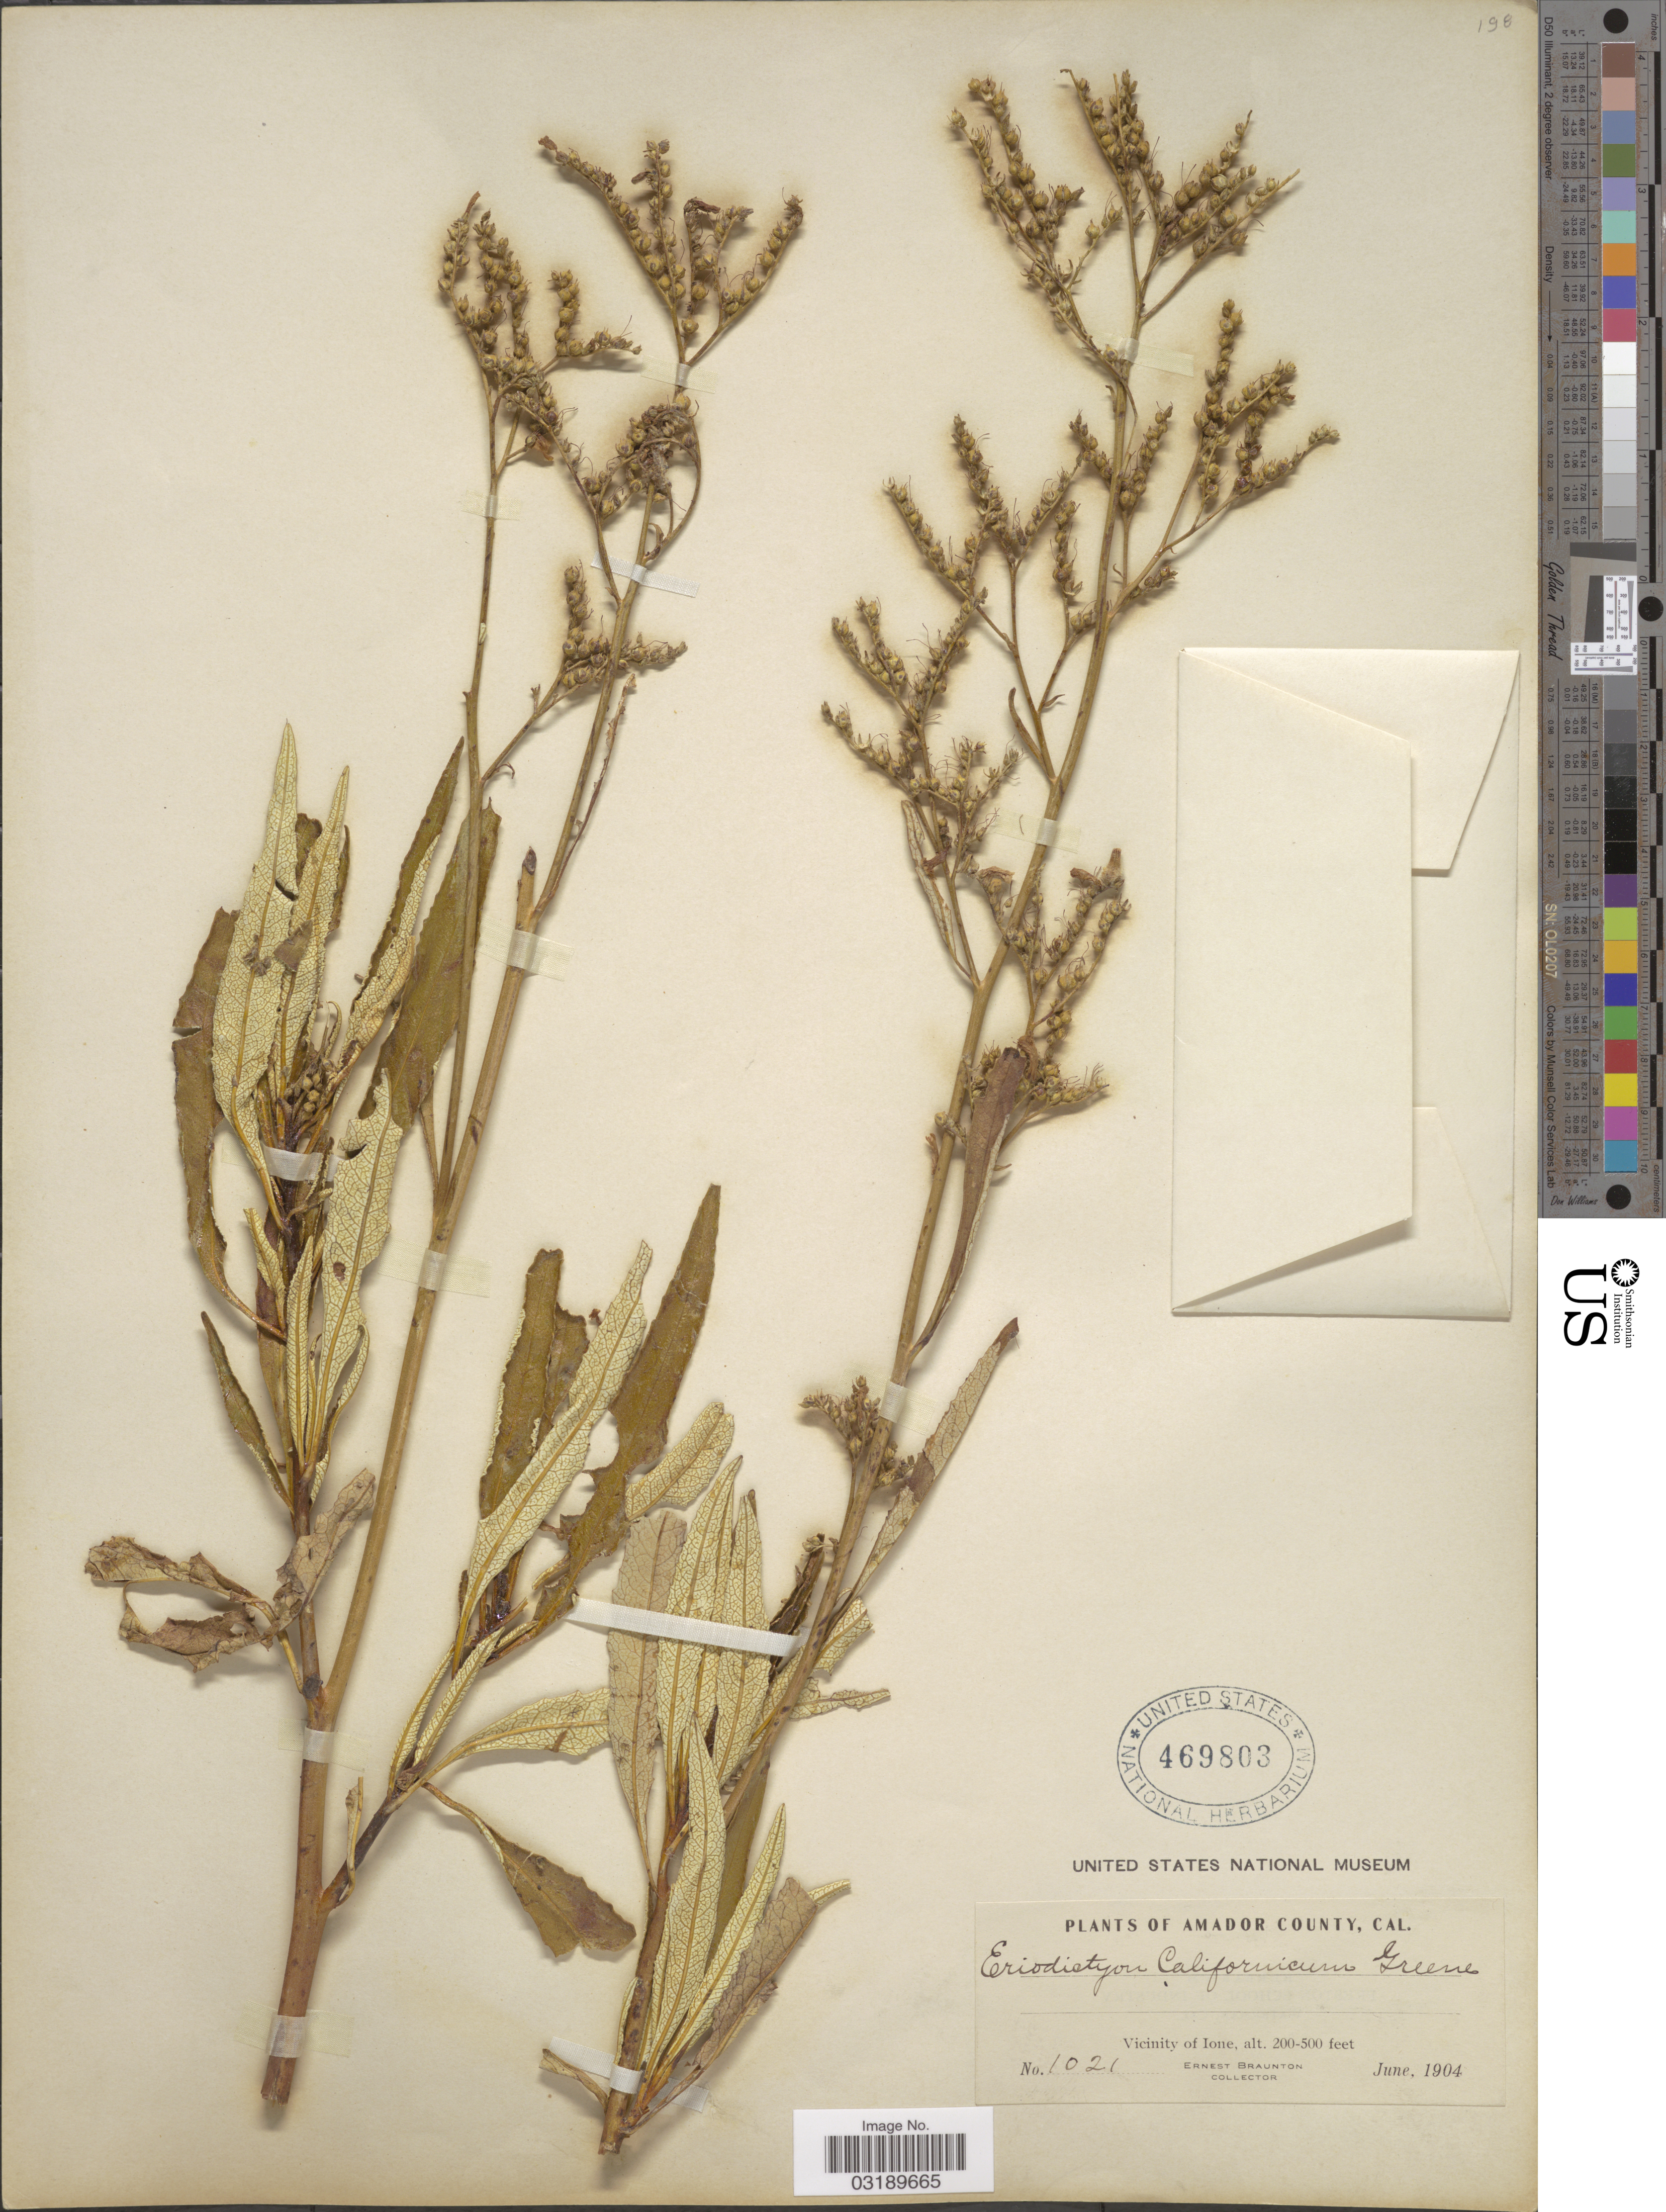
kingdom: Plantae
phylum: Tracheophyta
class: Magnoliopsida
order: Boraginales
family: Namaceae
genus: Eriodictyon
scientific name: Eriodictyon californicum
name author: (Hook. & Arn.) Torr.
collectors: E. Braunton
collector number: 1021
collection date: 1904-06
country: United States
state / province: California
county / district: Amador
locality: Amador County, Cal. Vicinity of Ione.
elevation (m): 61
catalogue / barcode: US 469803